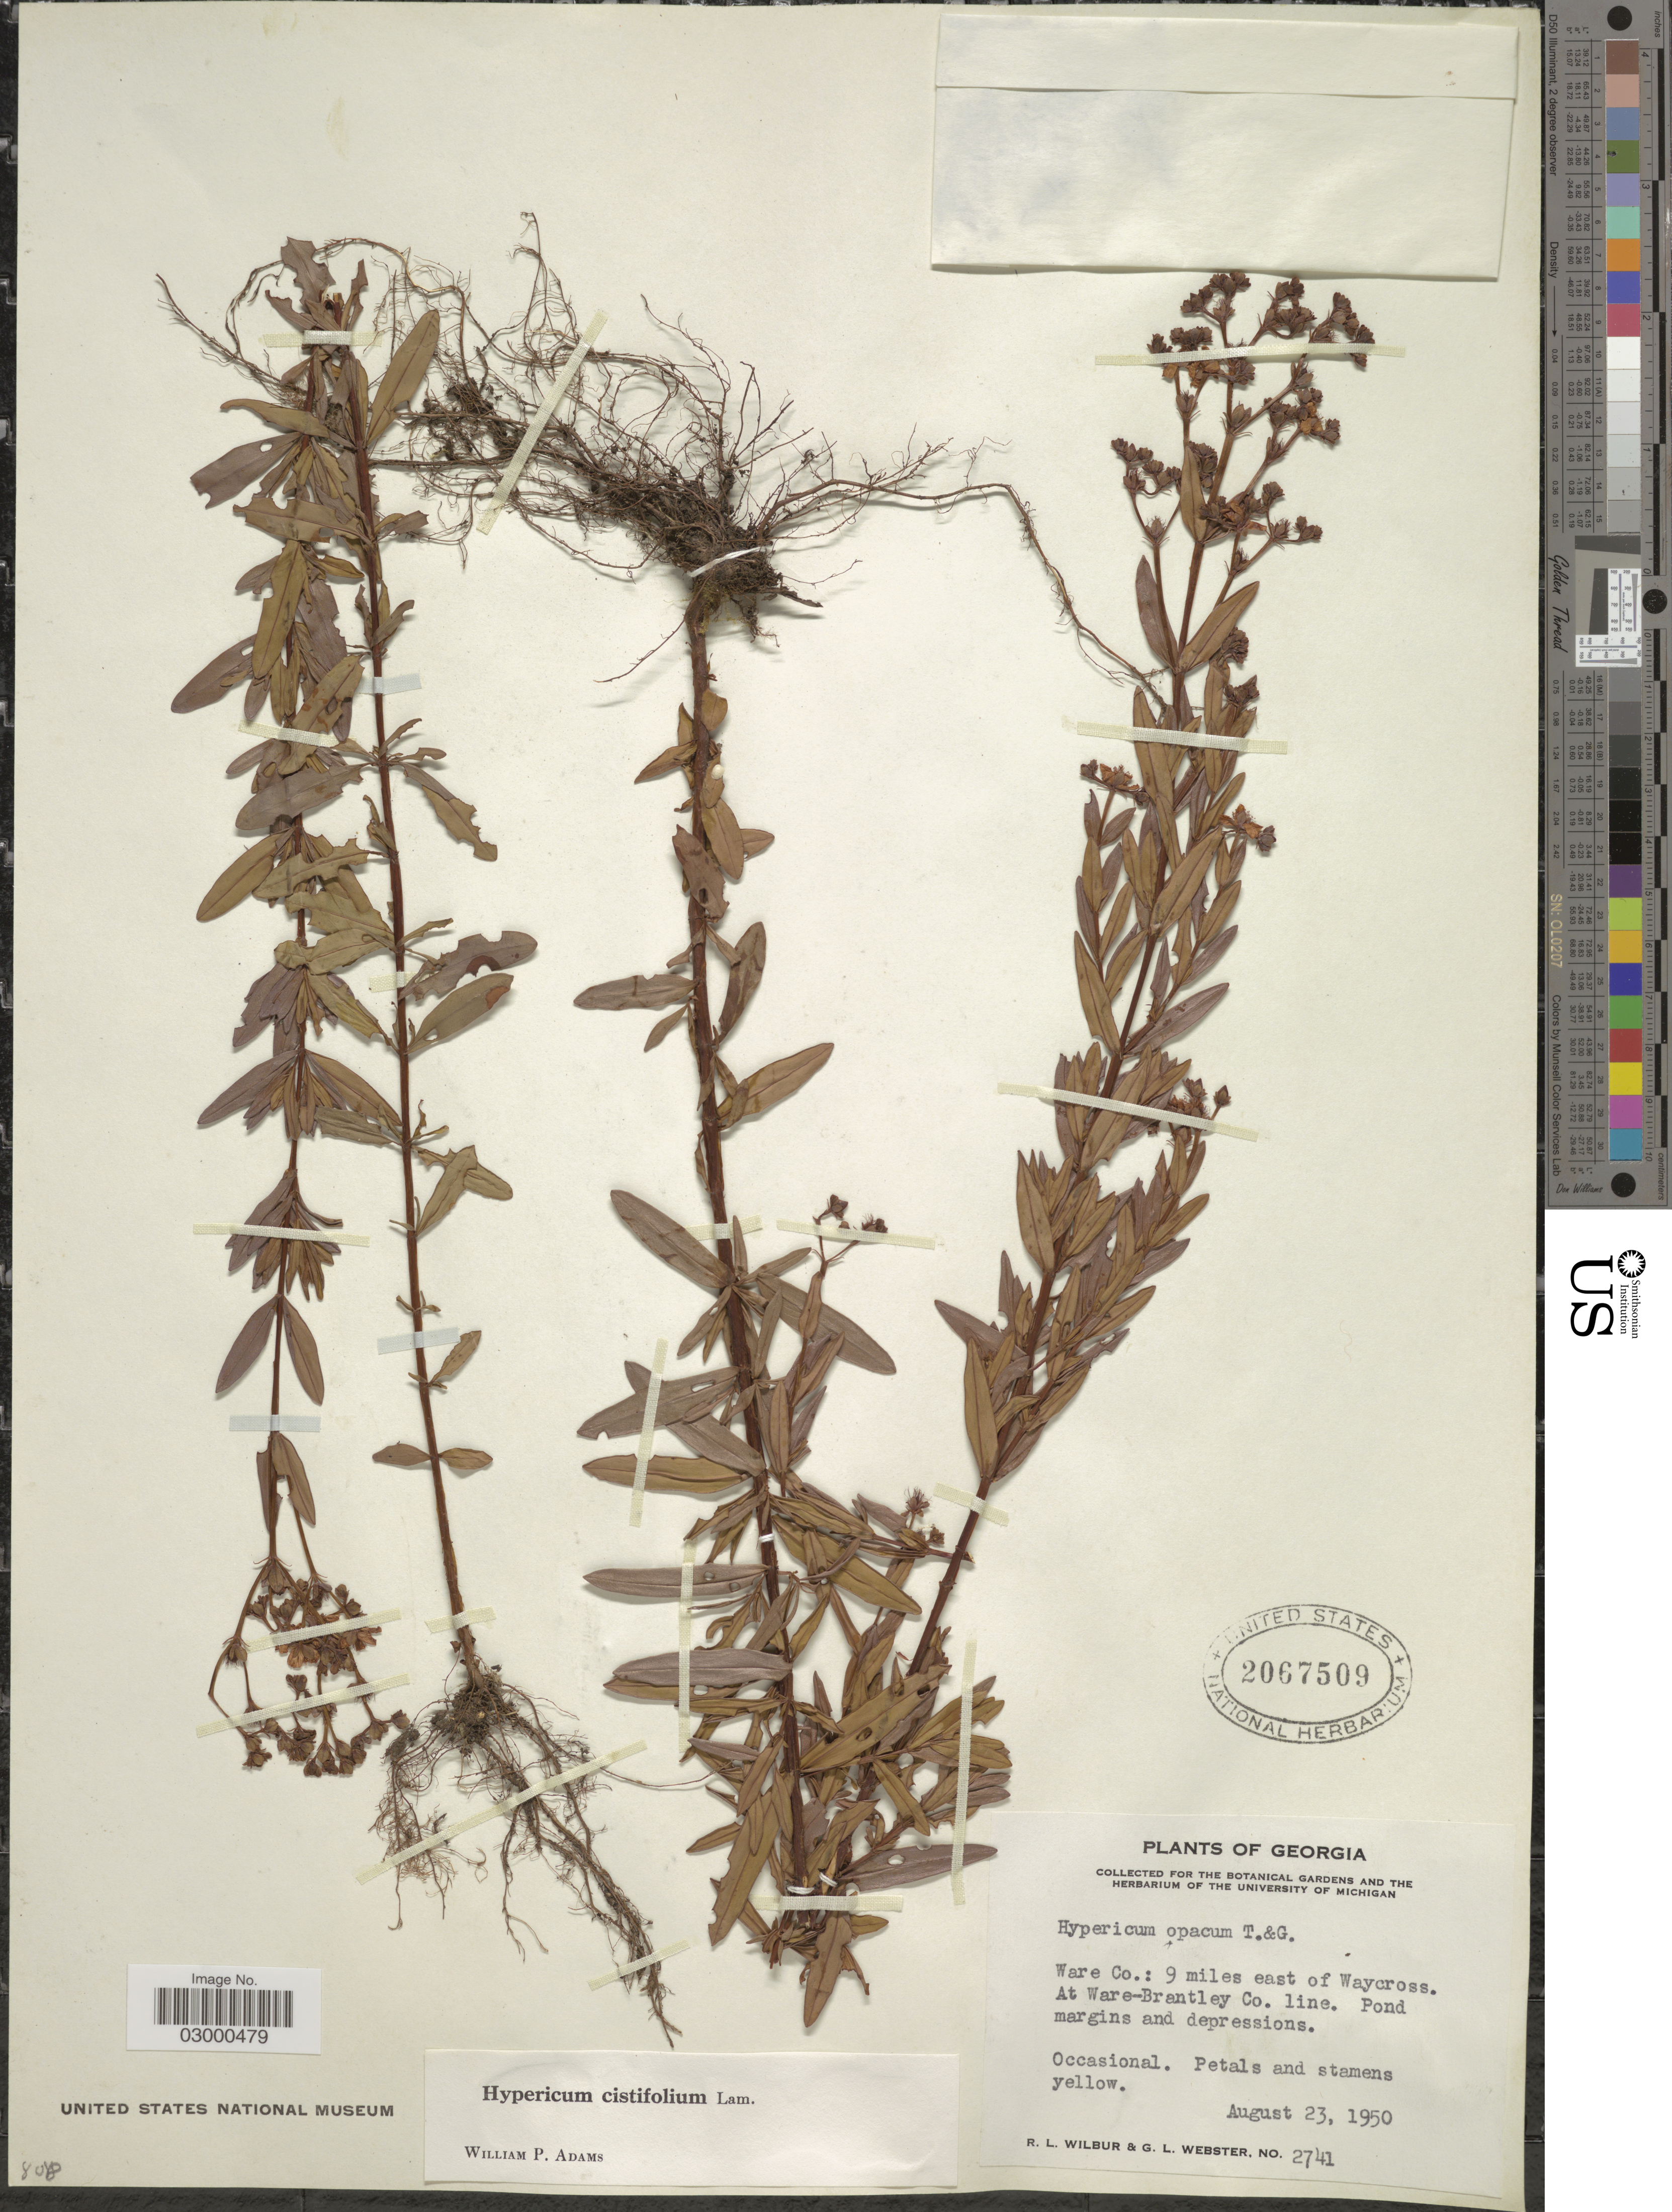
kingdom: Plantae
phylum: Tracheophyta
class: Magnoliopsida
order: Malpighiales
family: Hypericaceae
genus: Hypericum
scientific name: Hypericum cistifolium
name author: Lam.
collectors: R. L. Wilbur & G. L. Webster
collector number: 2741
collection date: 1950-08-23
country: United States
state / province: Georgia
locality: Ware Co.: 9 miles east of Waycross. At Ware-Brantley Co.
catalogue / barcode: US 2067509